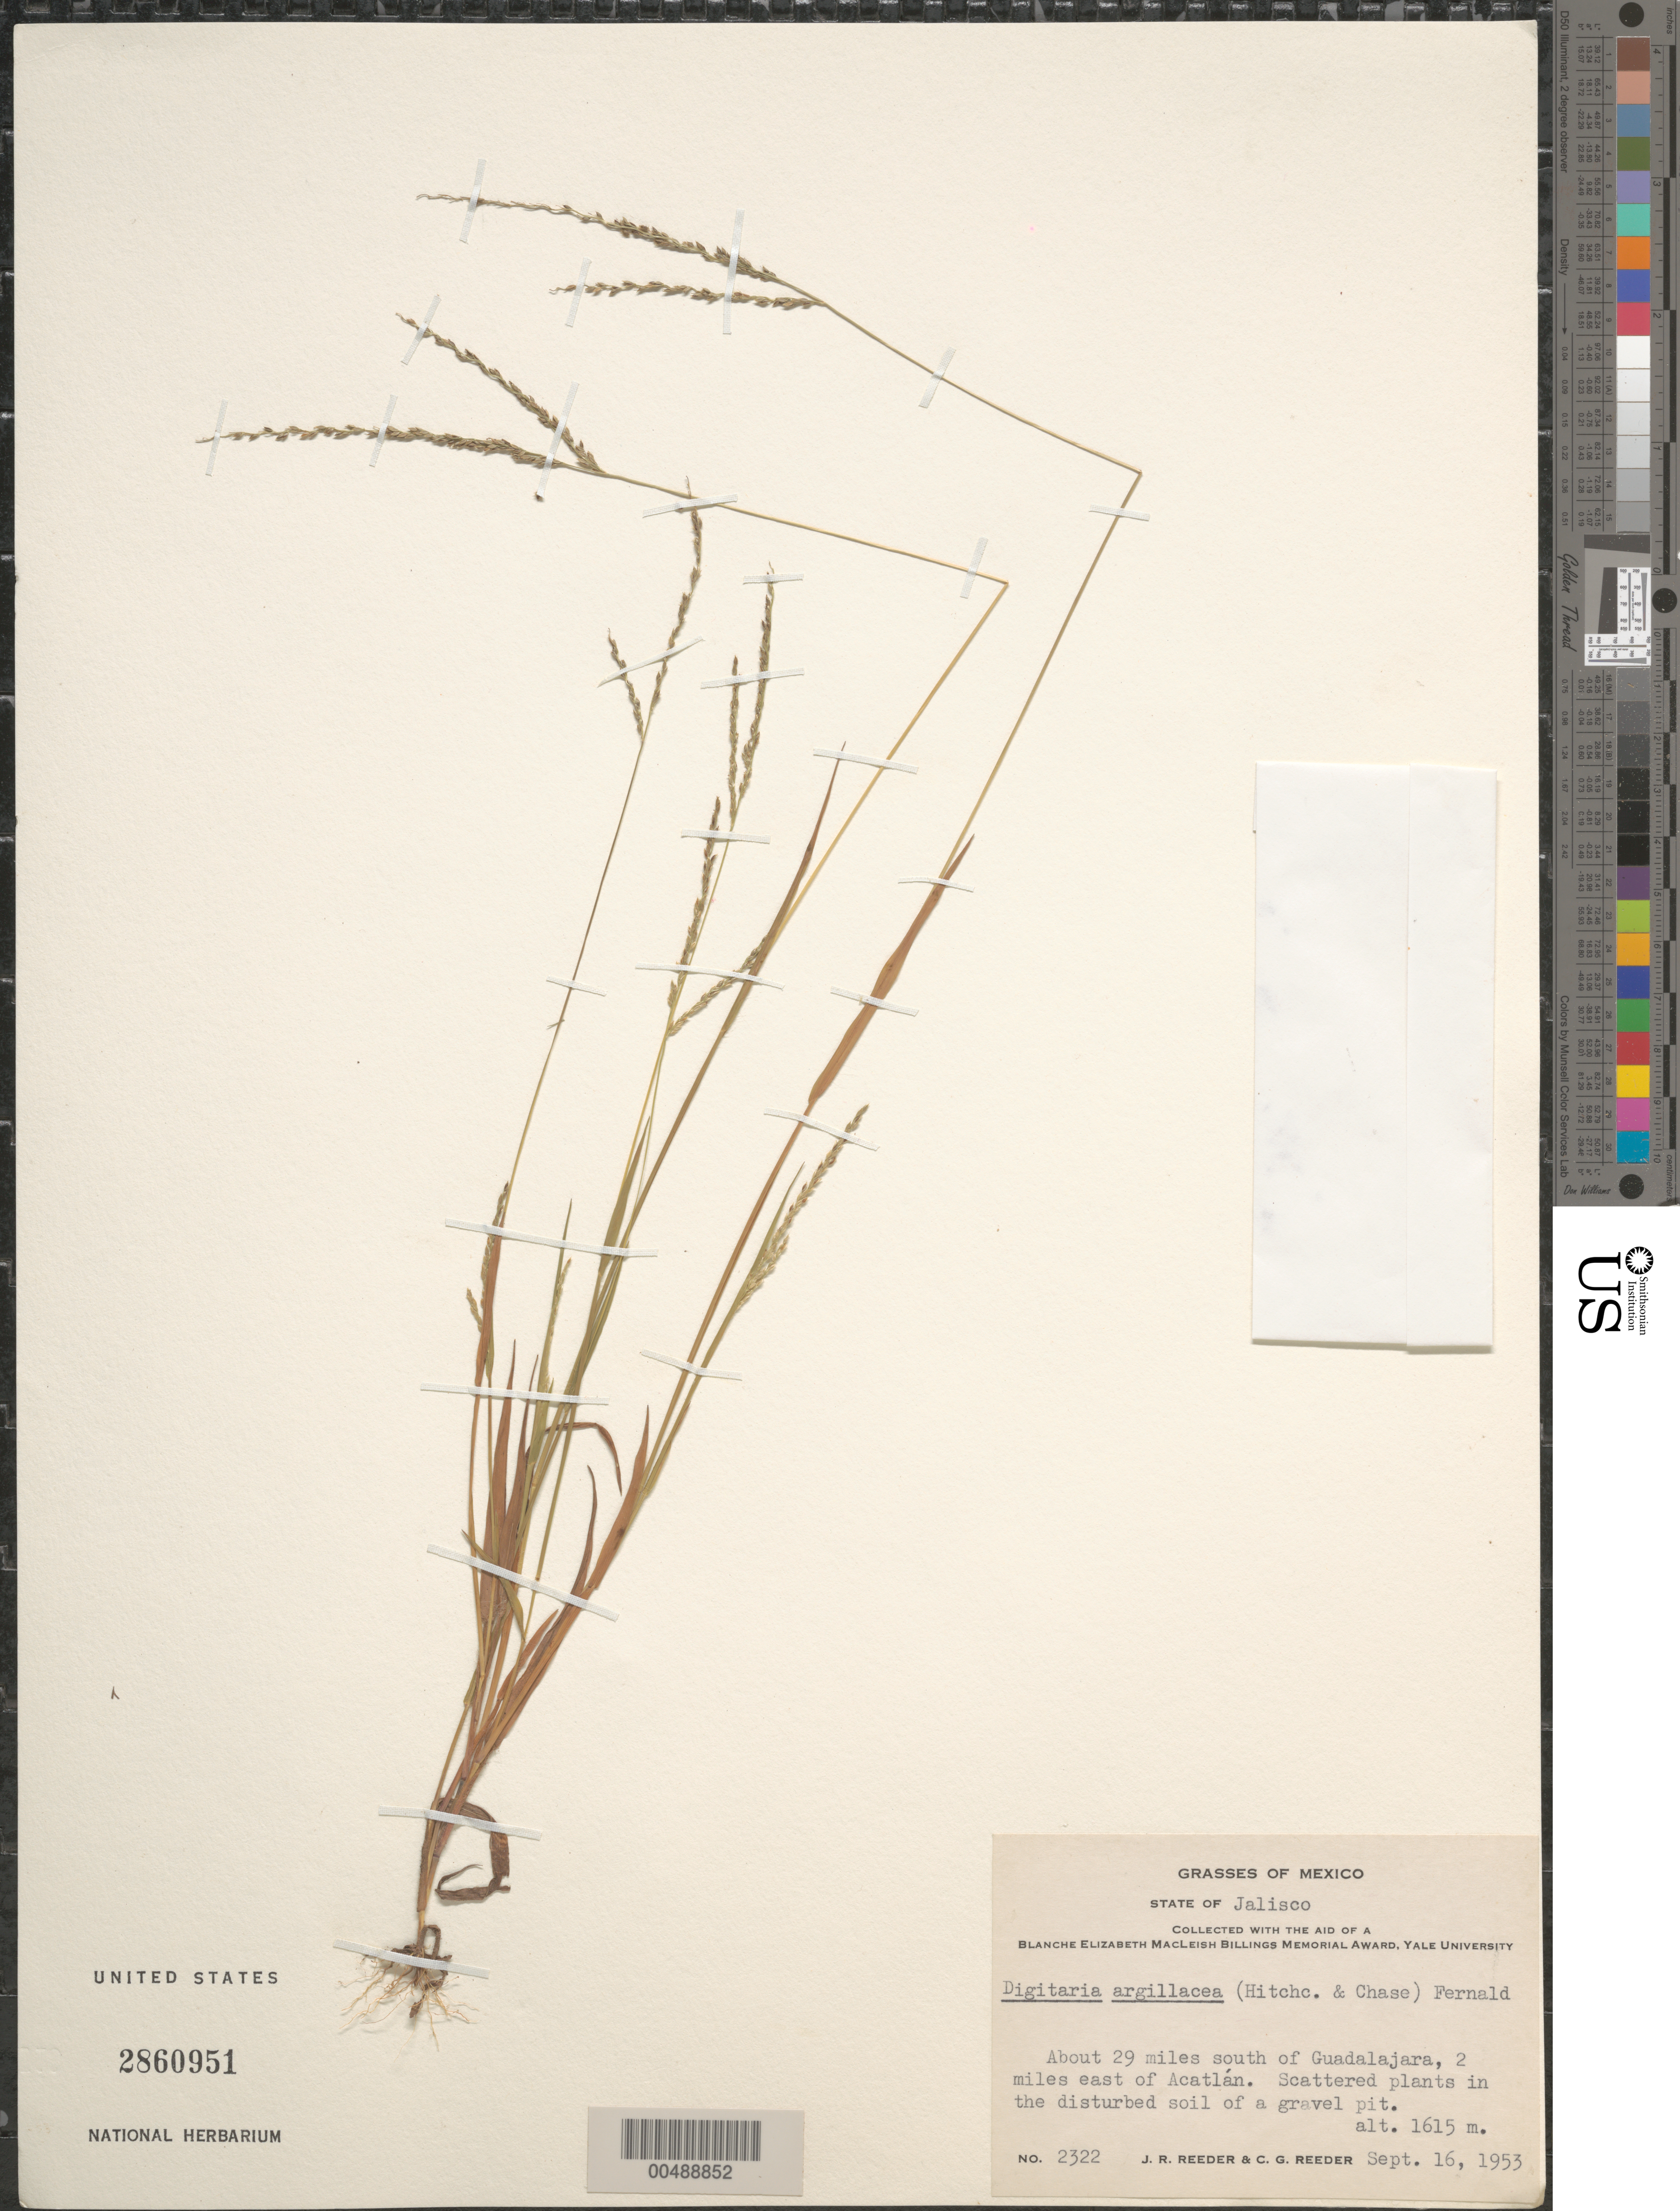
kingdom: Plantae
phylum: Tracheophyta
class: Liliopsida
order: Poales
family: Poaceae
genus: Digitaria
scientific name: Digitaria argillacea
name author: (Hitchc. & Chase) Fernald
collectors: J. R. Reeder & C. G. Reeder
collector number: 2322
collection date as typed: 16 Sep 1953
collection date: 1953-09-16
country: Mexico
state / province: Jalisco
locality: Ca. 29 mi S of Guadalajara, 2 mi E of Acatlán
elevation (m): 1615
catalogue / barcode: US 2860951